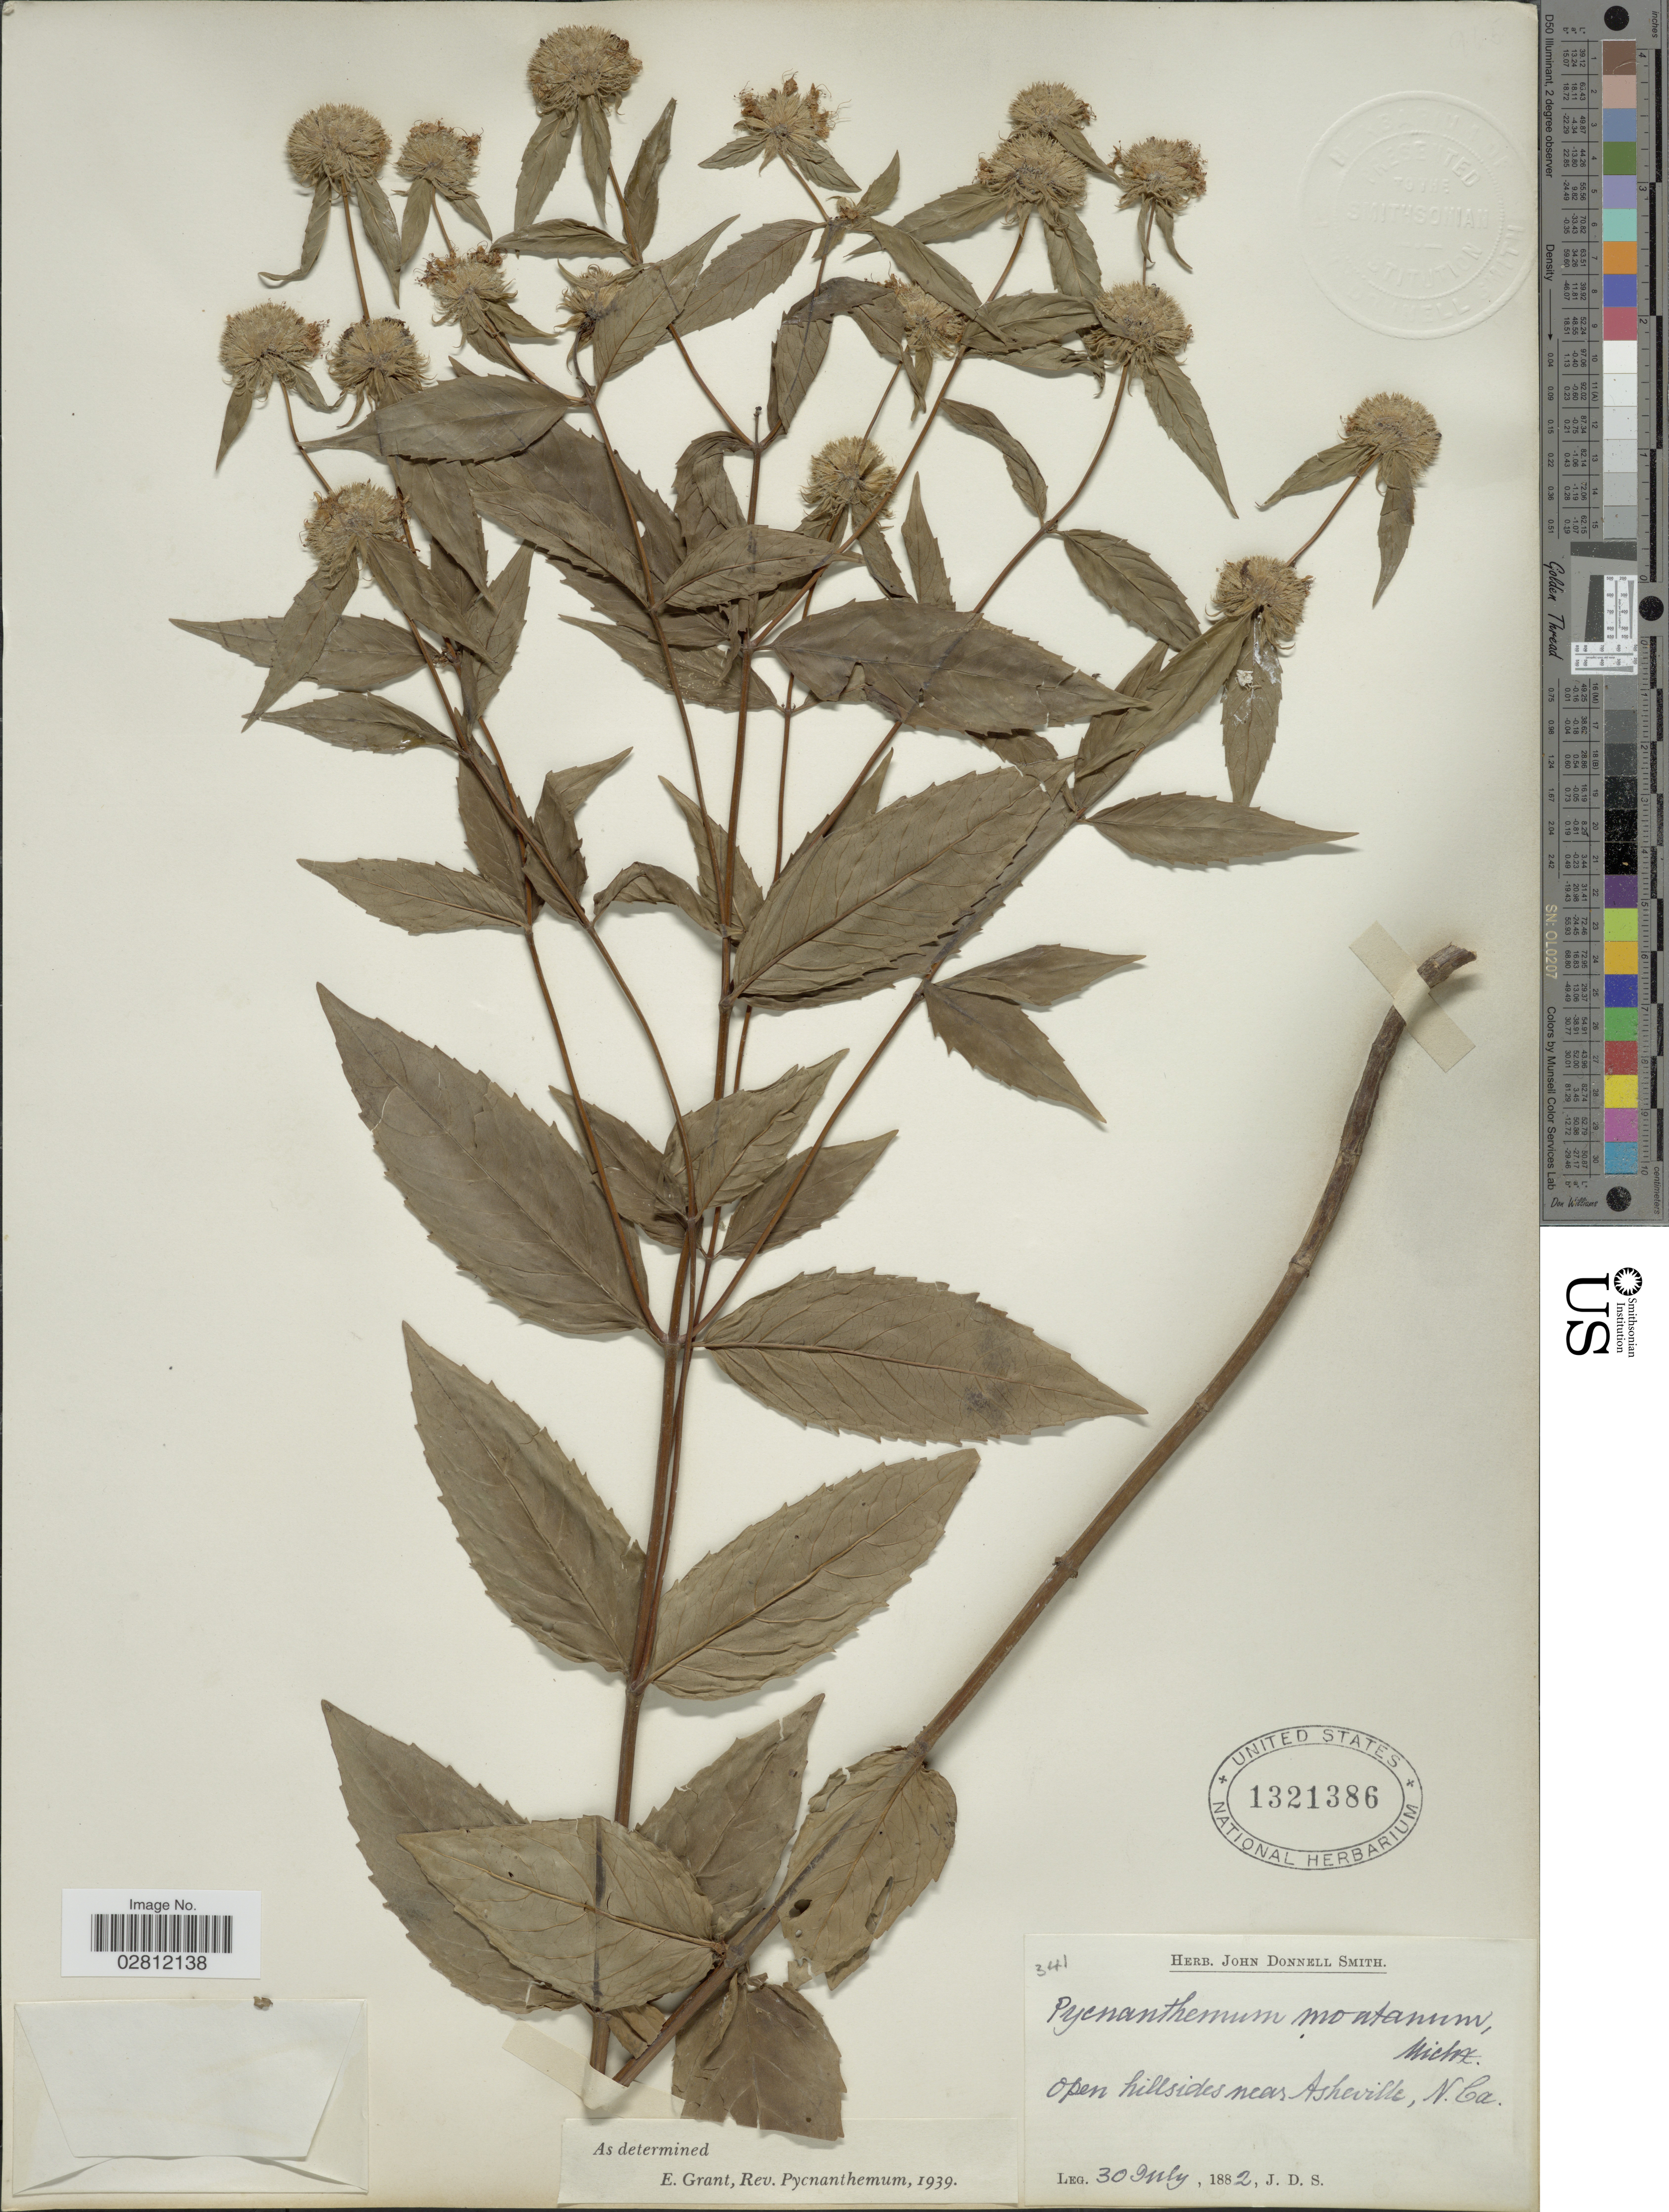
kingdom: Plantae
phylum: Tracheophyta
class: Magnoliopsida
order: Lamiales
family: Lamiaceae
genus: Pycnanthemum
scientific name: Pycnanthemum montanum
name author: Michx.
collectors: J. Donnell Smith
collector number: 341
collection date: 1882-07-30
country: United States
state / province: North Carolina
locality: Open hillsides near Asheville.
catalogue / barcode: US 1321386